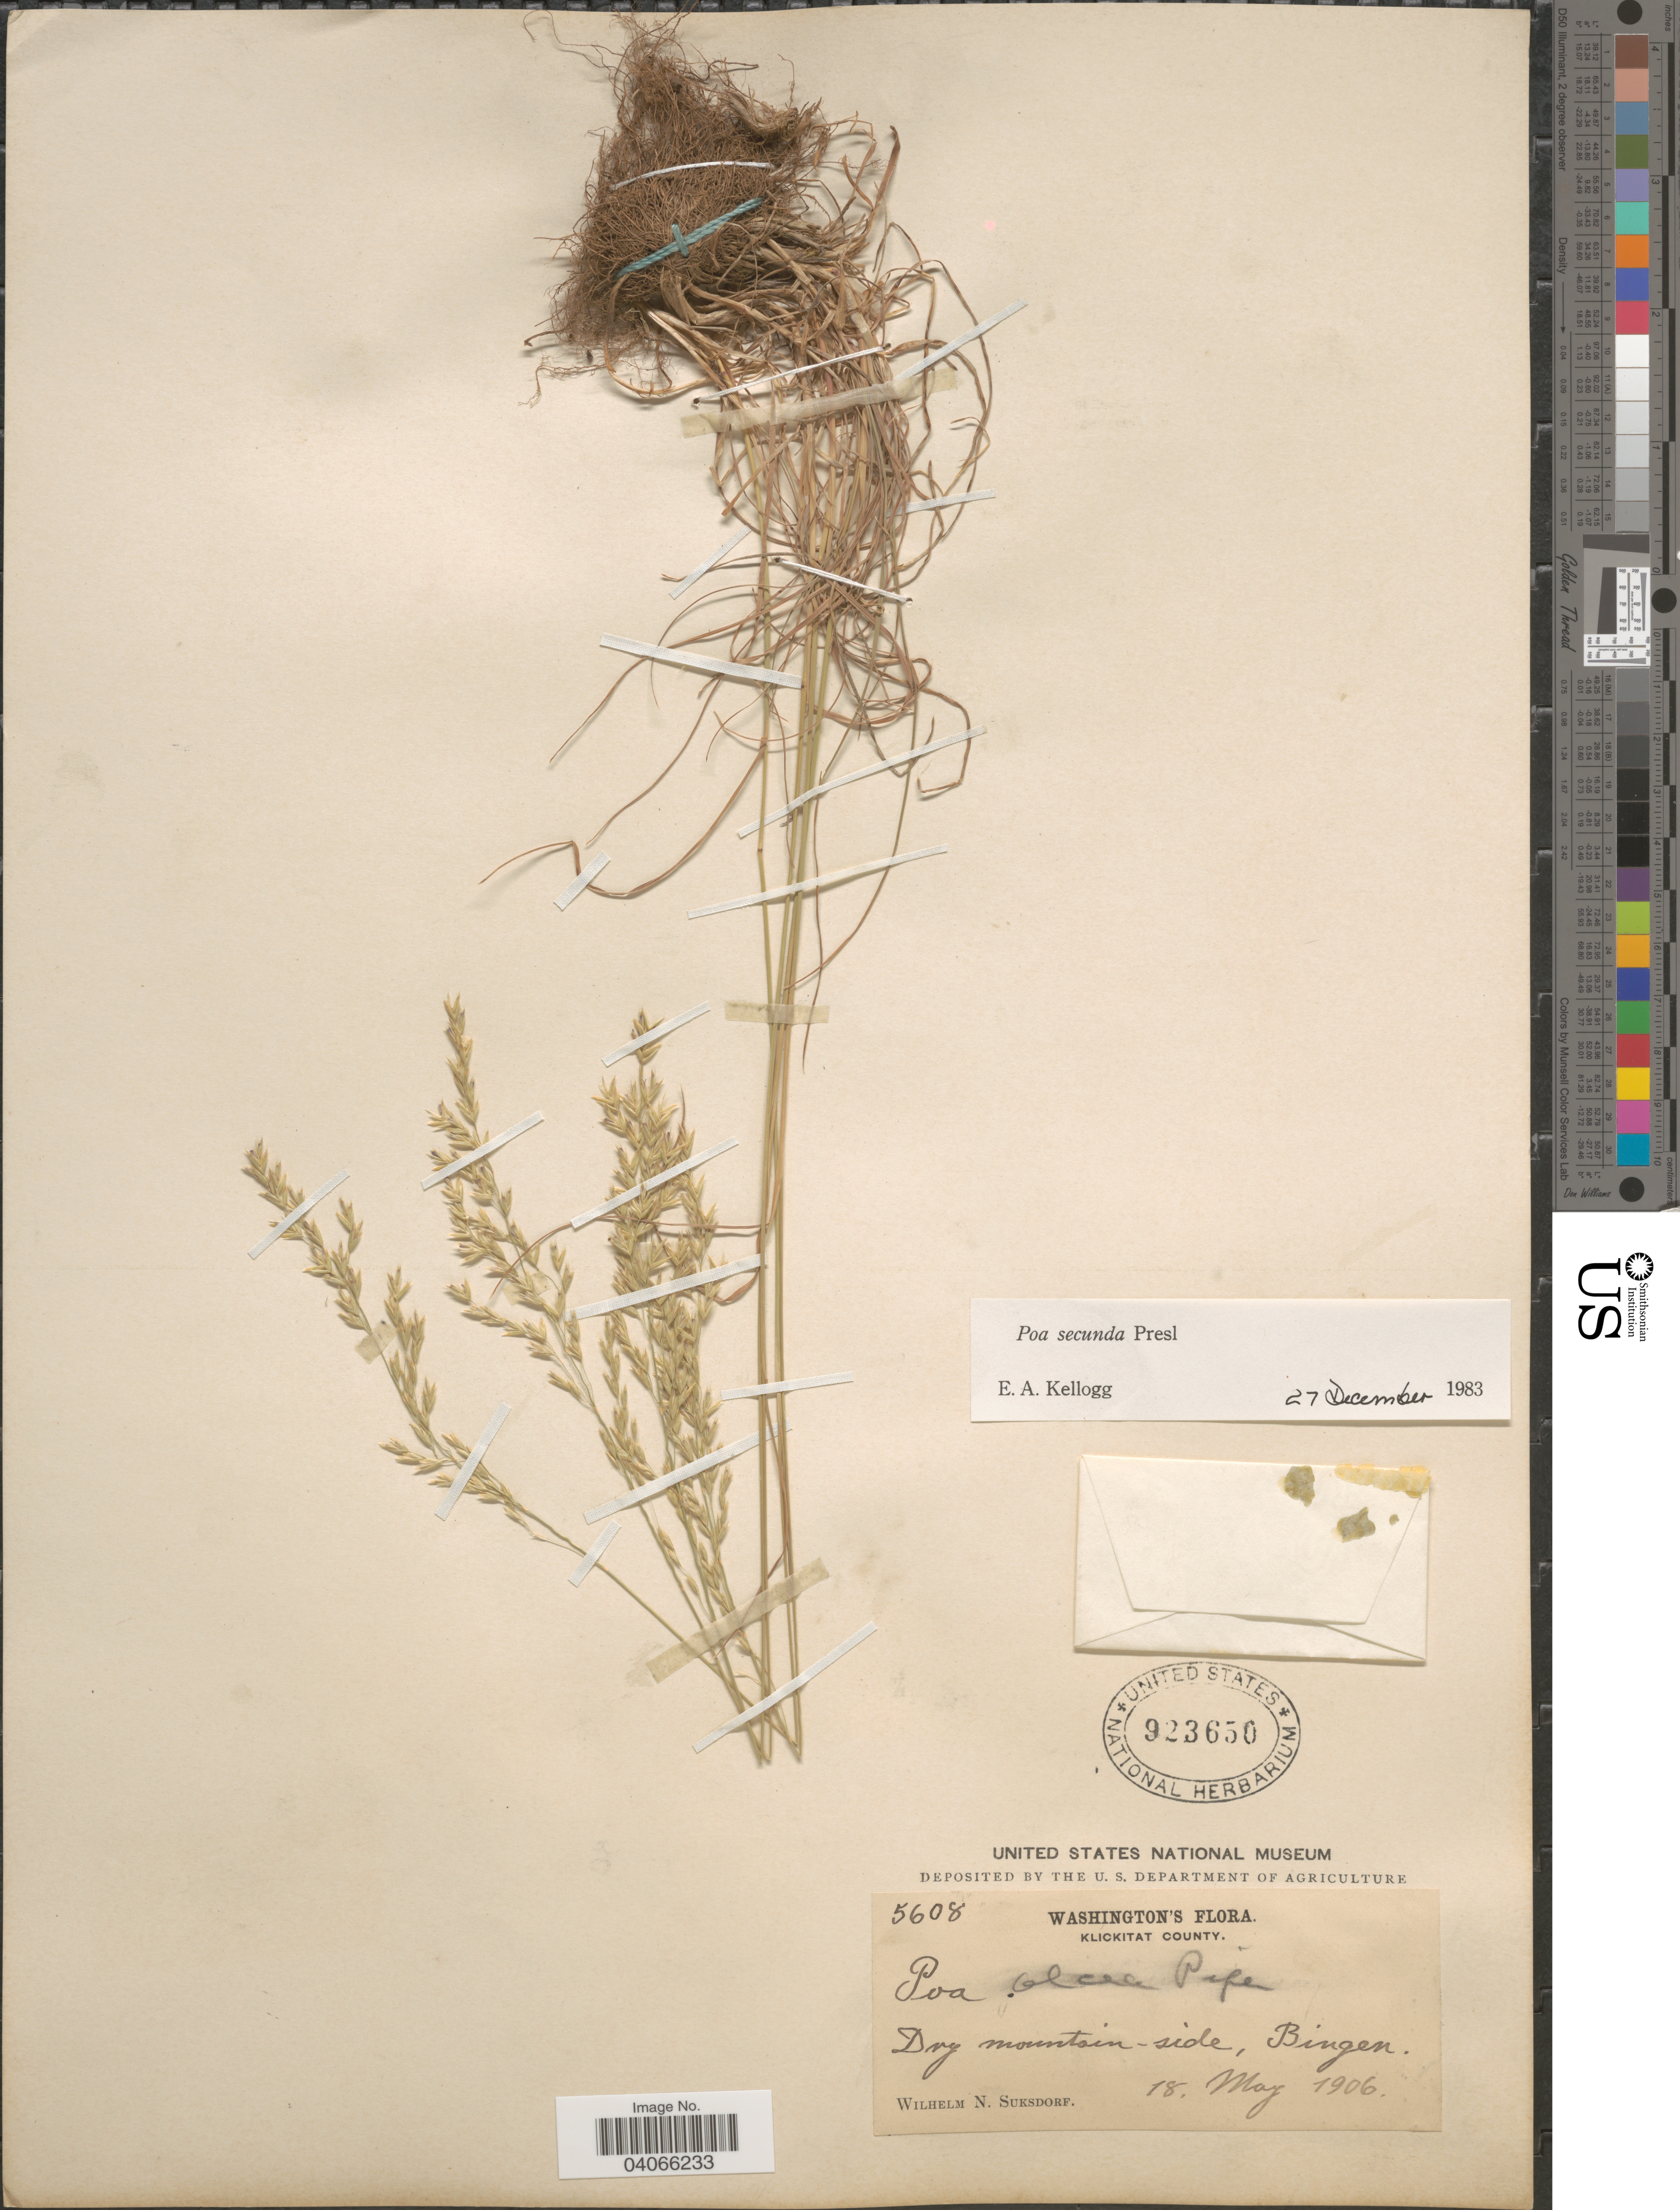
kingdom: Plantae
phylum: Tracheophyta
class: Liliopsida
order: Poales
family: Poaceae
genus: Poa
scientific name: Poa secunda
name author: J. Presl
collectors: W. N. Suksdorf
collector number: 5608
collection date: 1906-05-18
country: United States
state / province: Washington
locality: Dry mountain-side, Bingen.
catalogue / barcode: US 923650